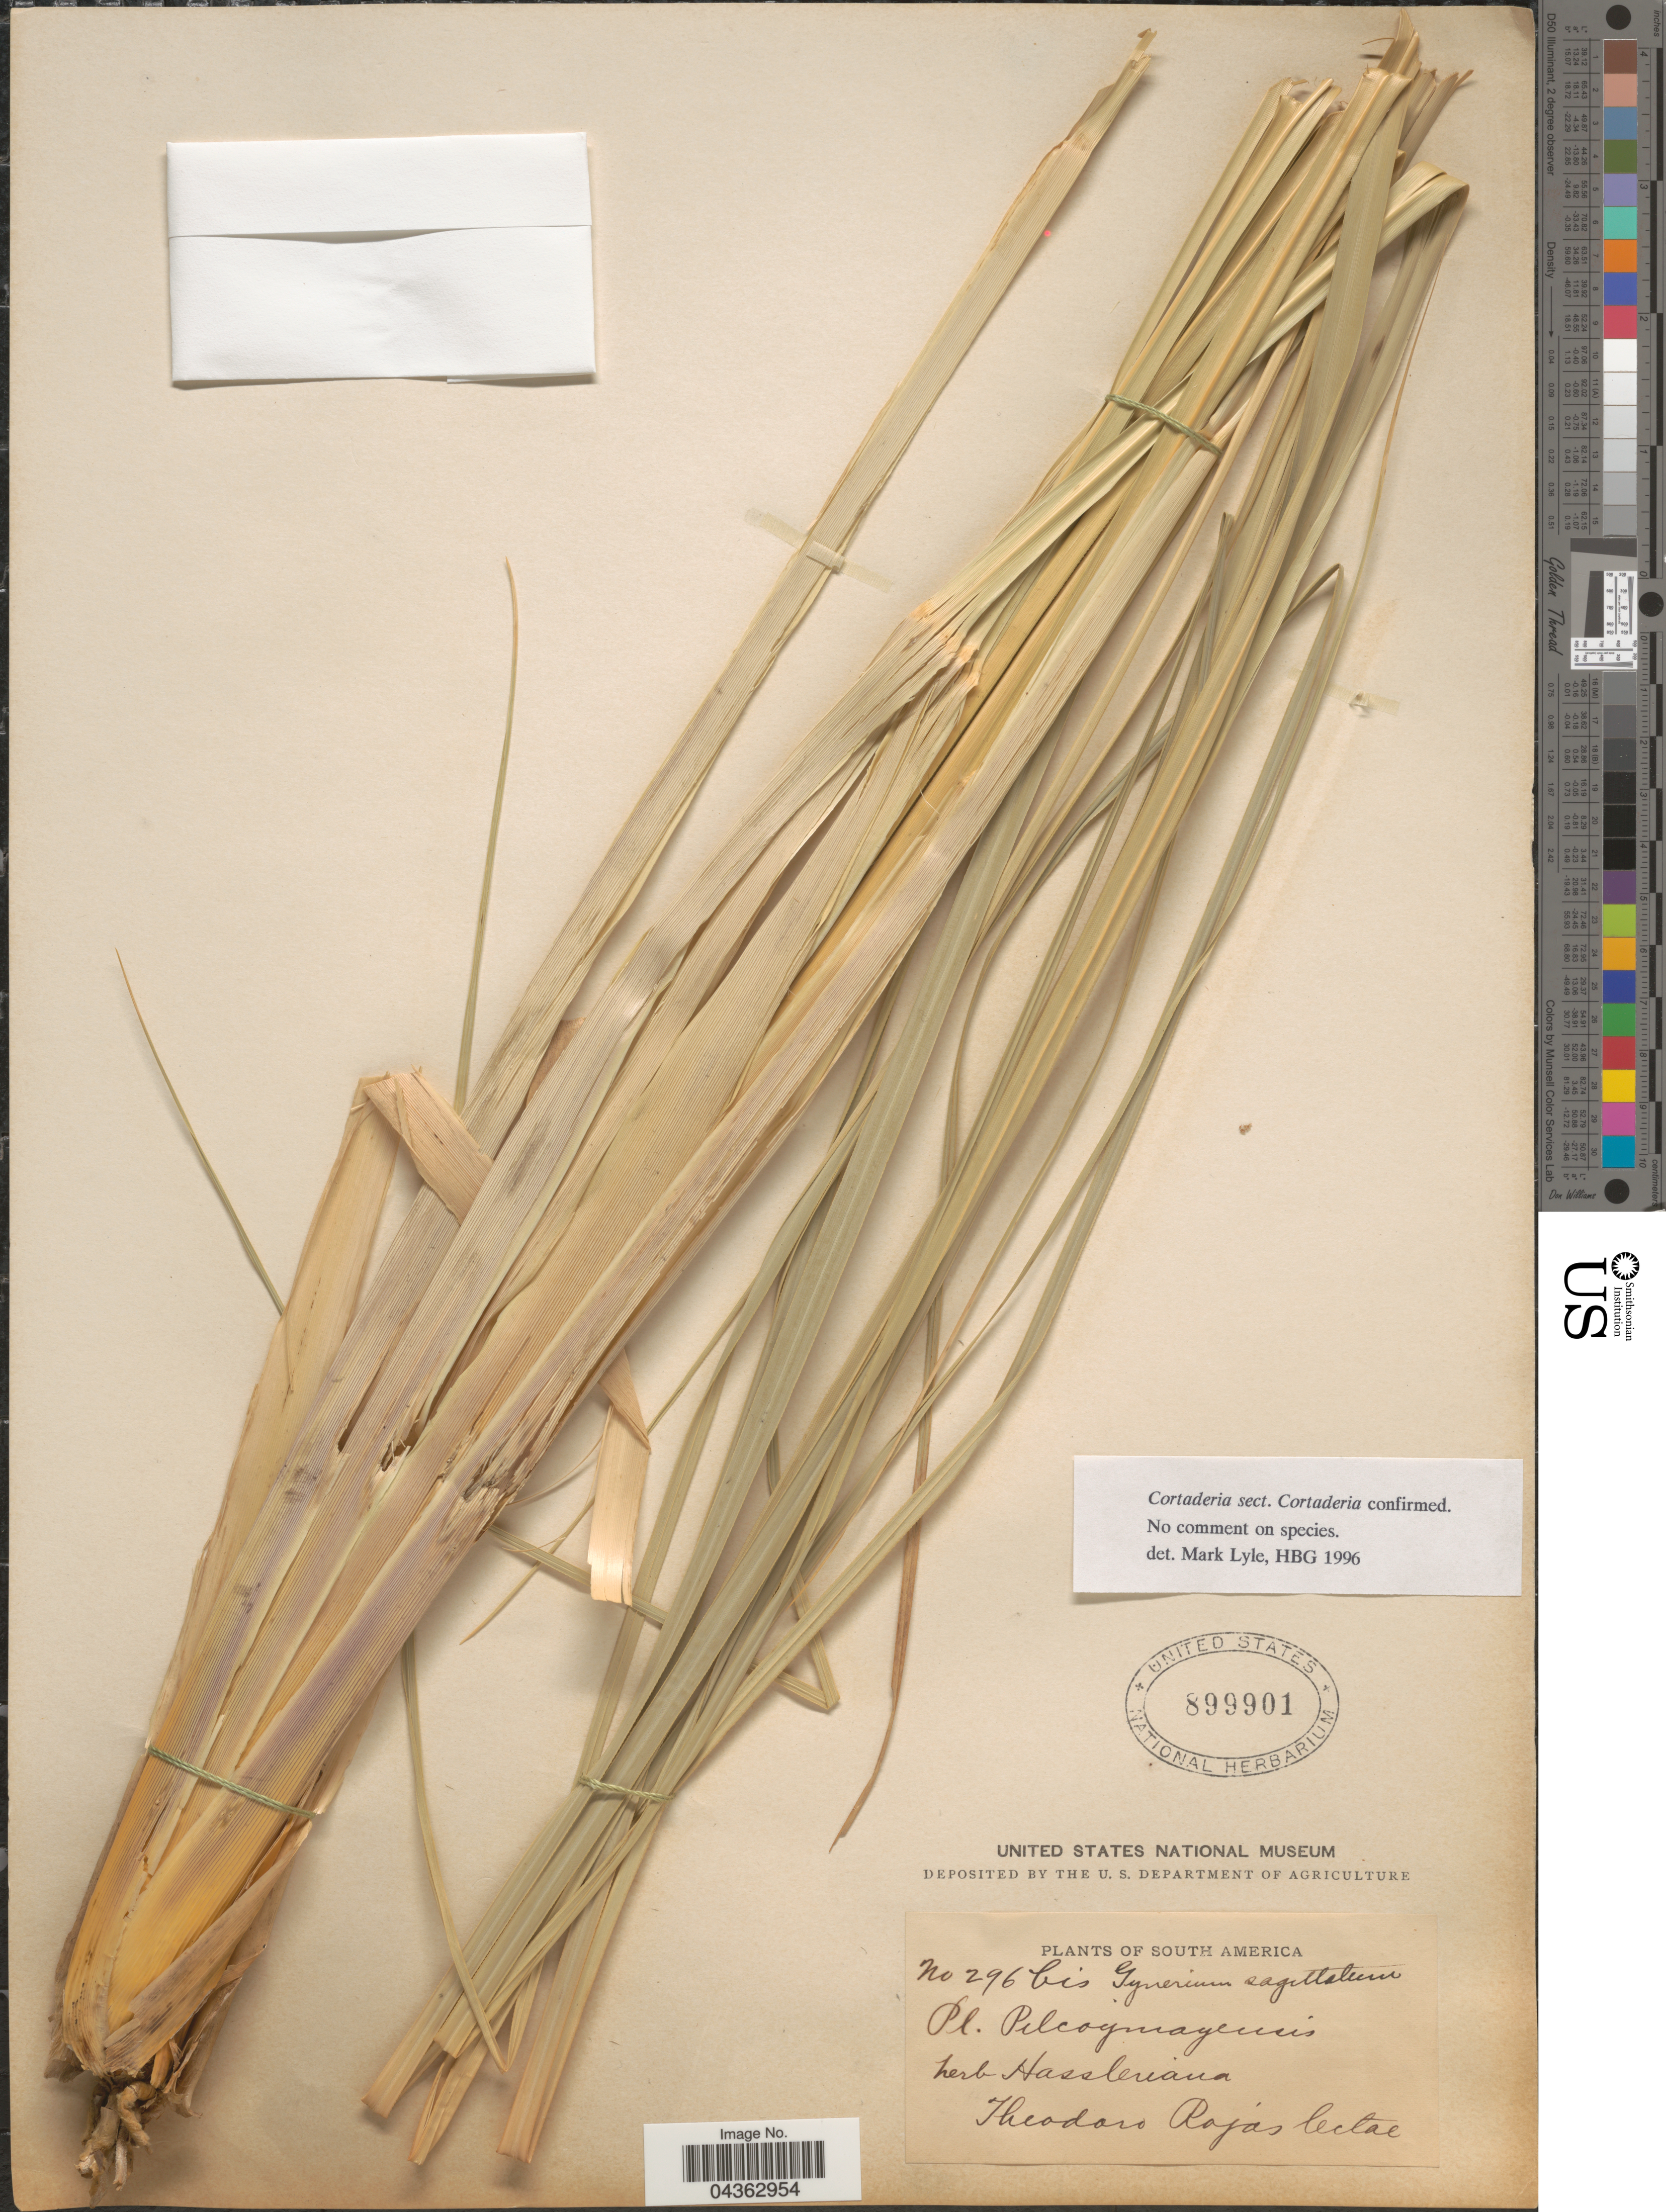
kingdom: Plantae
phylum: Tracheophyta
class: Liliopsida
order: Poales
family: Poaceae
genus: Cortaderia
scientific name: Cortaderia sp.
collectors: T. Rojas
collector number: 296bis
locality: Pilcomayensis. South America.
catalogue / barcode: US 899901